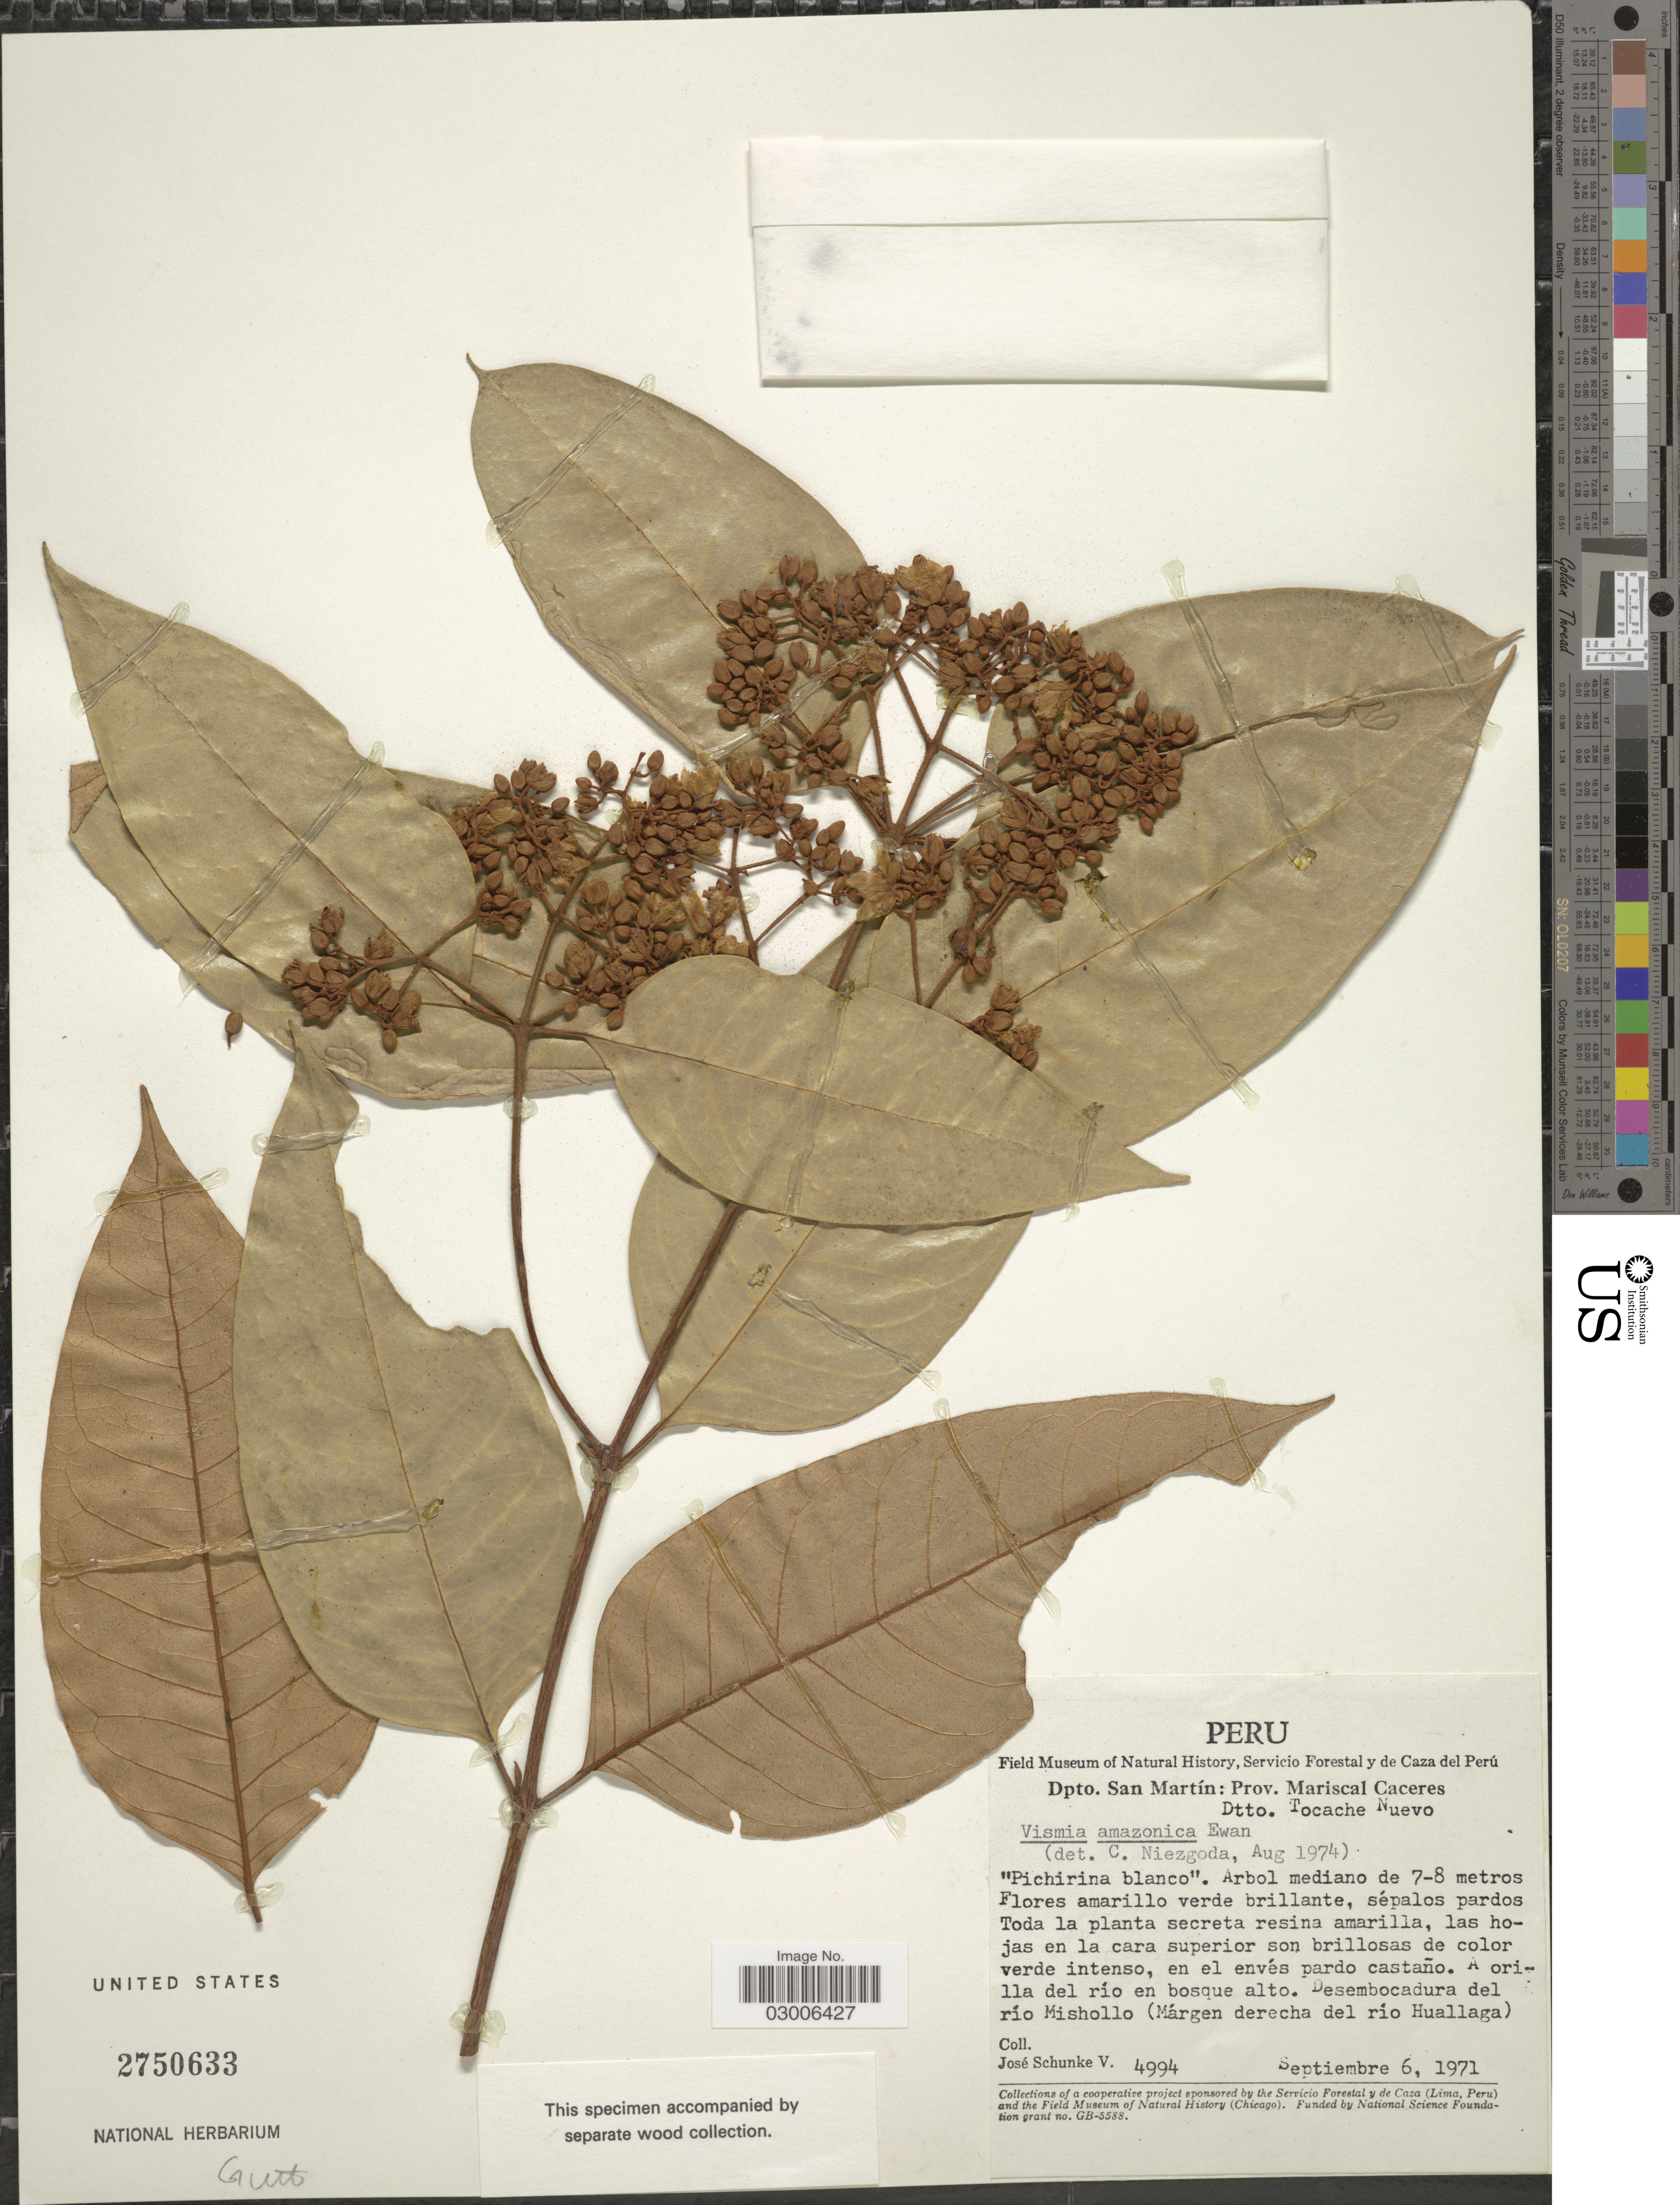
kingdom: Plantae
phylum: Tracheophyta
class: Magnoliopsida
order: Malpighiales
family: Hypericaceae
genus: Vismia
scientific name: Vismia amazonica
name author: Ewan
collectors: J. Schunke Vigo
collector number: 4994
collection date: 1971-09-06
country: Peru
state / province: San Martín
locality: Dpto. San Martín: Prov. Mariscal Caceres, Dtto. Tocache Nuevo, Desembocadura del río Mishollo (Márgen derecha del río Huallaga).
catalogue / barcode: US 2750633